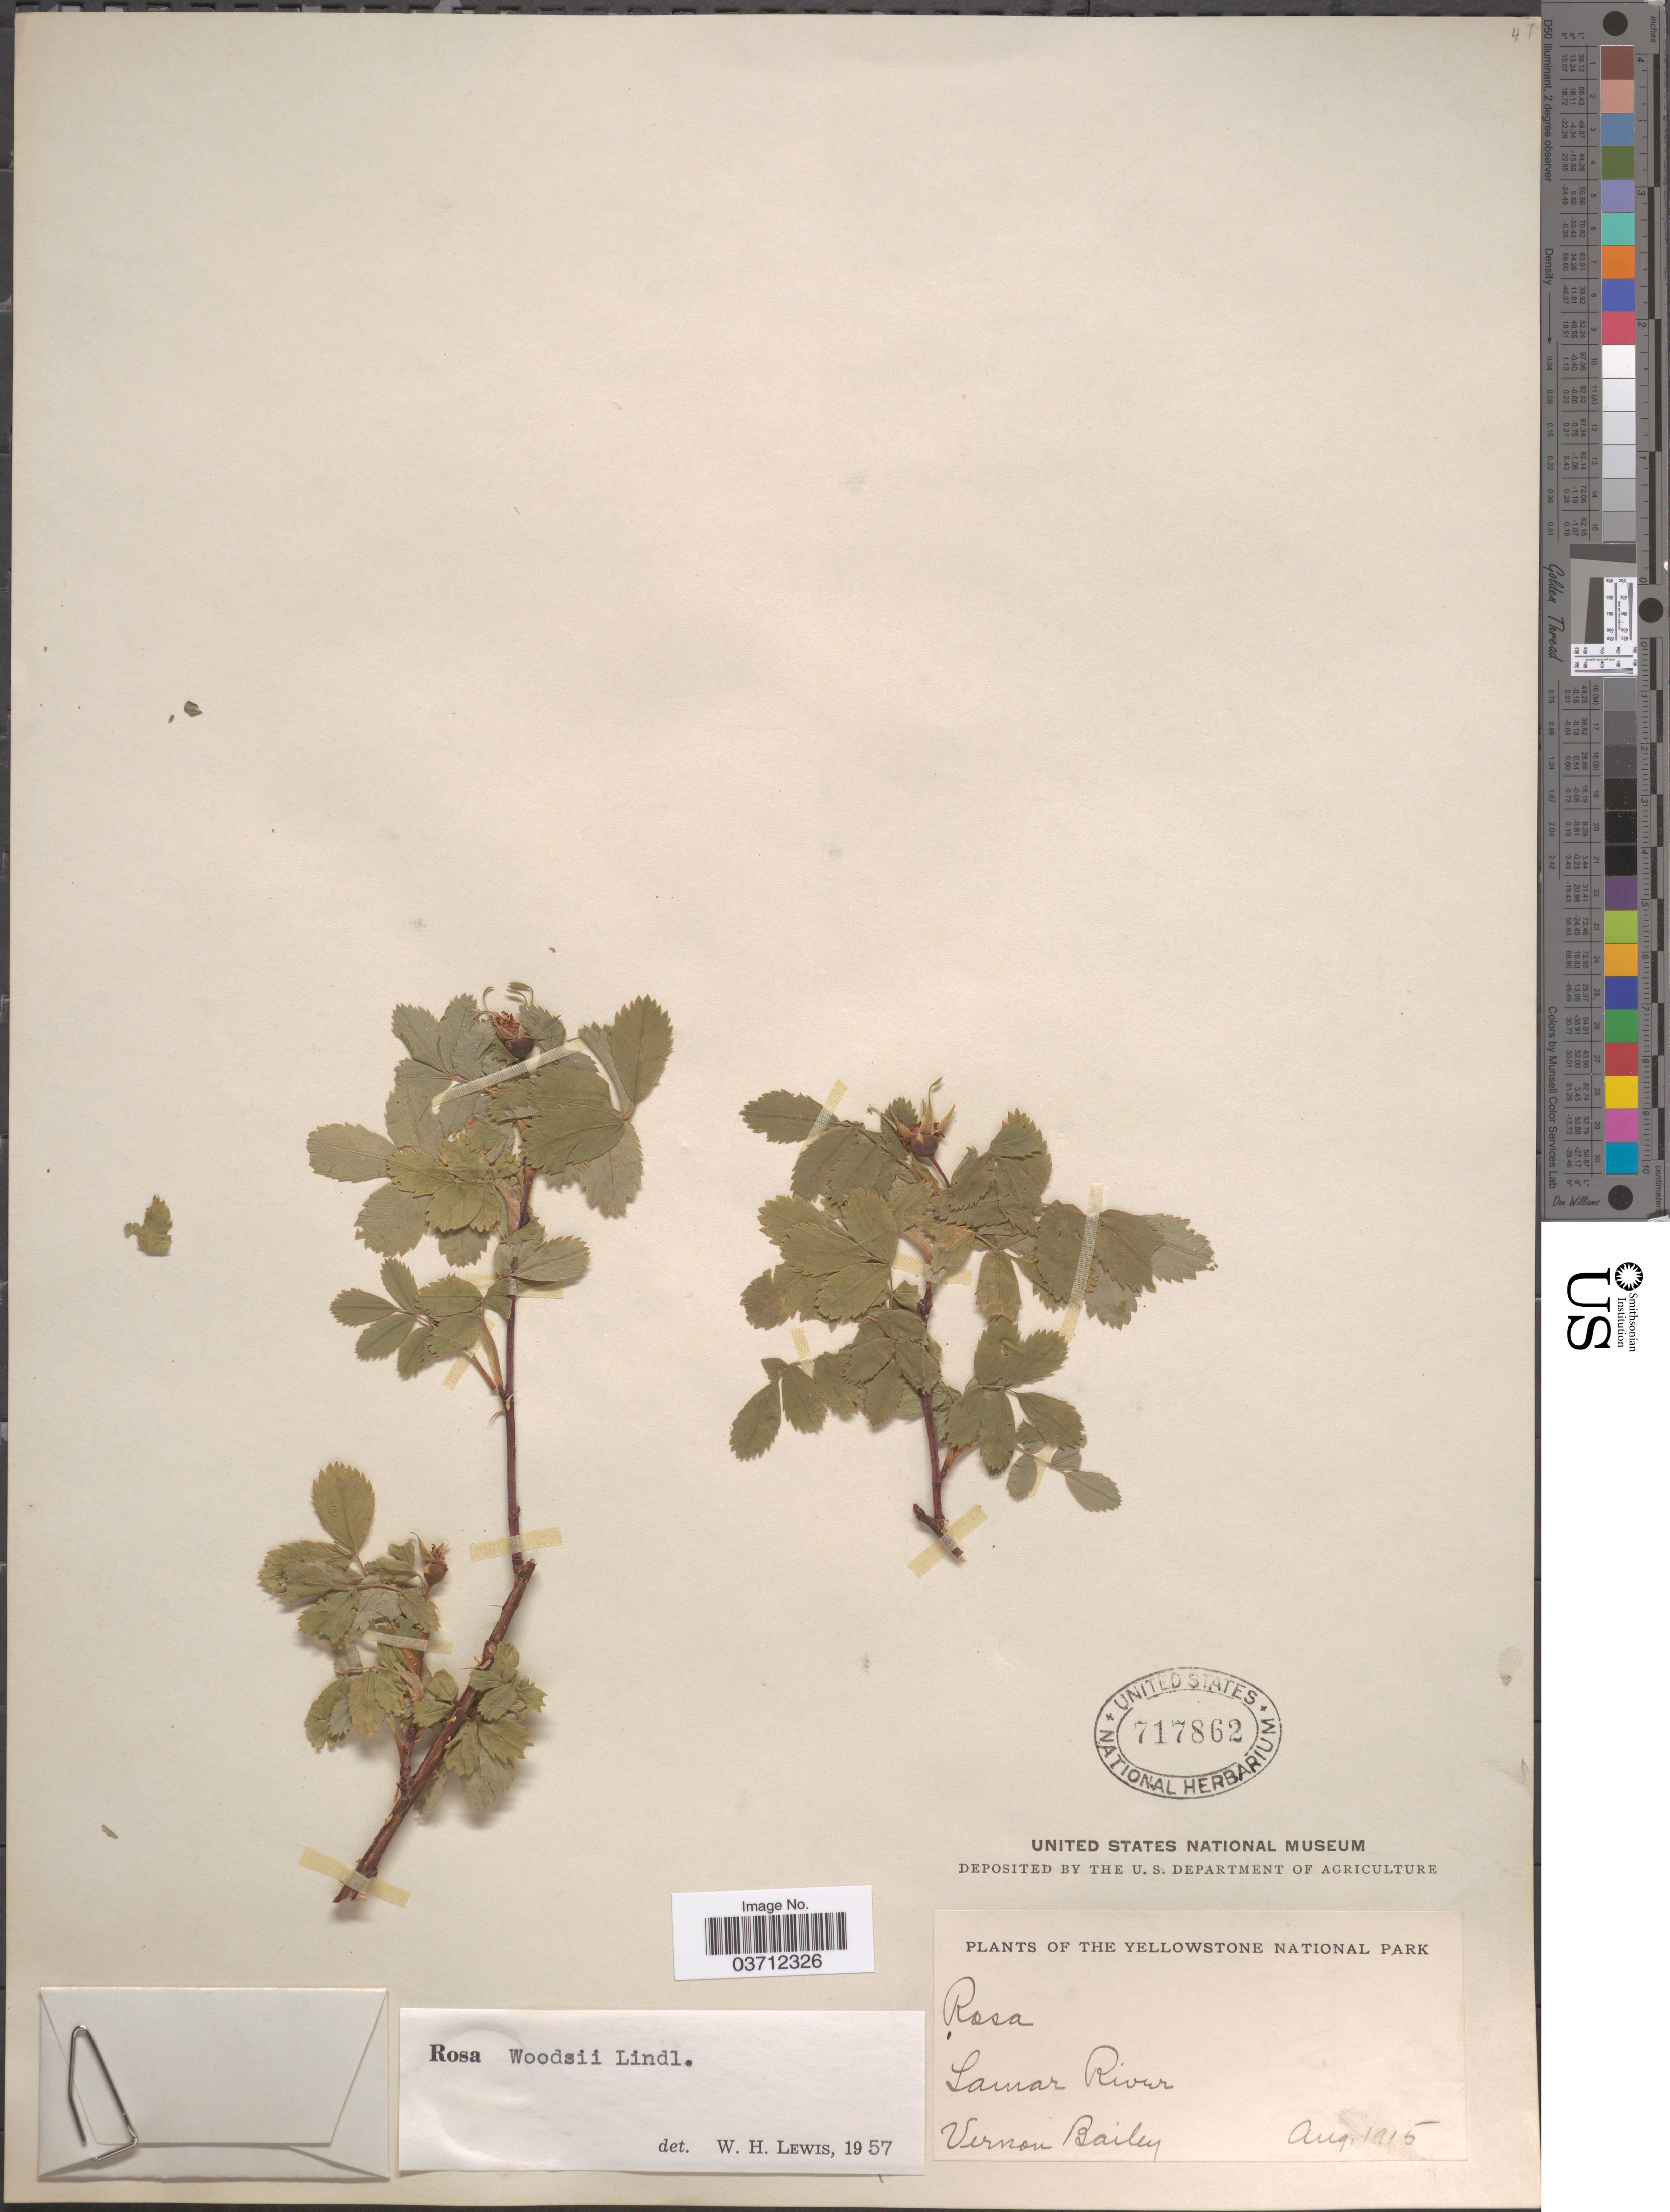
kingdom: Plantae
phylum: Tracheophyta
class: Magnoliopsida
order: Rosales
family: Rosaceae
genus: Rosa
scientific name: Rosa woodsii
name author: Lindl.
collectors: V. O. Bailey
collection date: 1915-08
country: United States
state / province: Wyoming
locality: Yellowstone National Park. Lamar River.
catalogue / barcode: US 717862